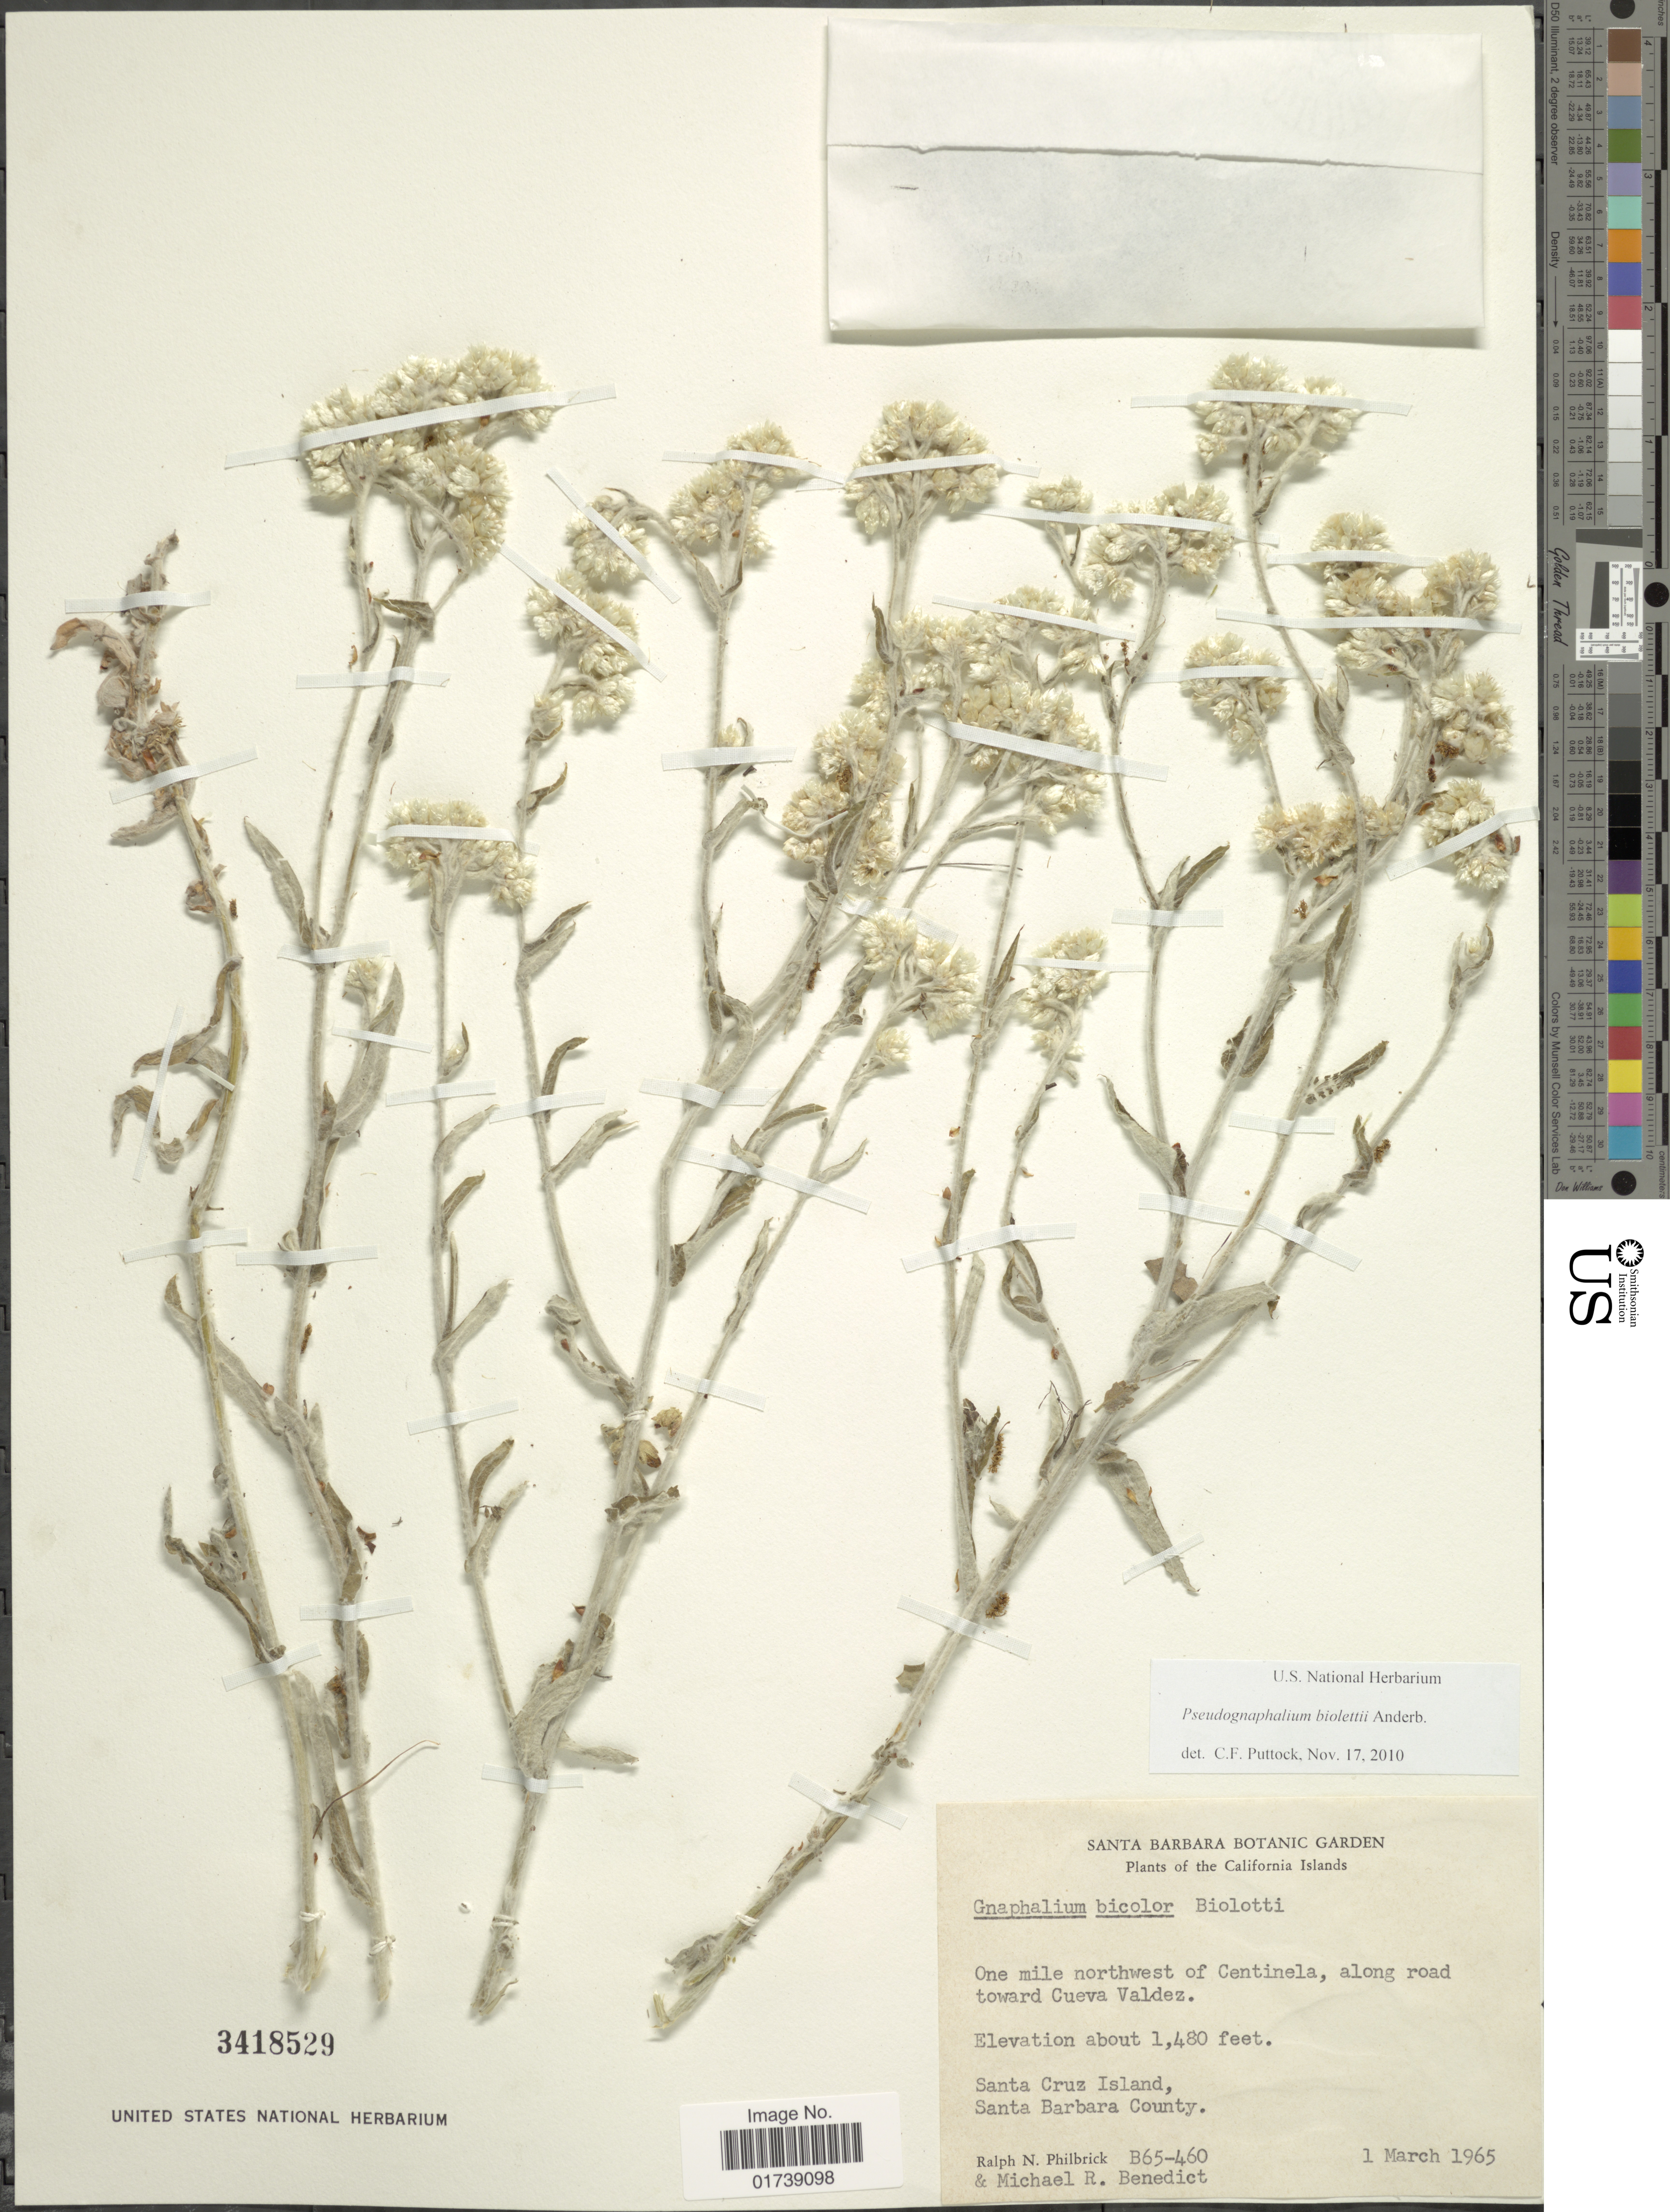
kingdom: Plantae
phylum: Tracheophyta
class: Magnoliopsida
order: Asterales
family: Asteraceae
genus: Pseudognaphalium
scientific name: Pseudognaphalium biolettii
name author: Anderb.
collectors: R. Philbrick & M. R. Benedict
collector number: B65-460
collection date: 1965-03-01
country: United States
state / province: California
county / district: Santa Barbara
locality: California Islands, One mile northwest of Centinela, along road toward Cueva Valdez, Santa Cruz Island, Santa Barbara County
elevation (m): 1480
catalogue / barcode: US 3418529